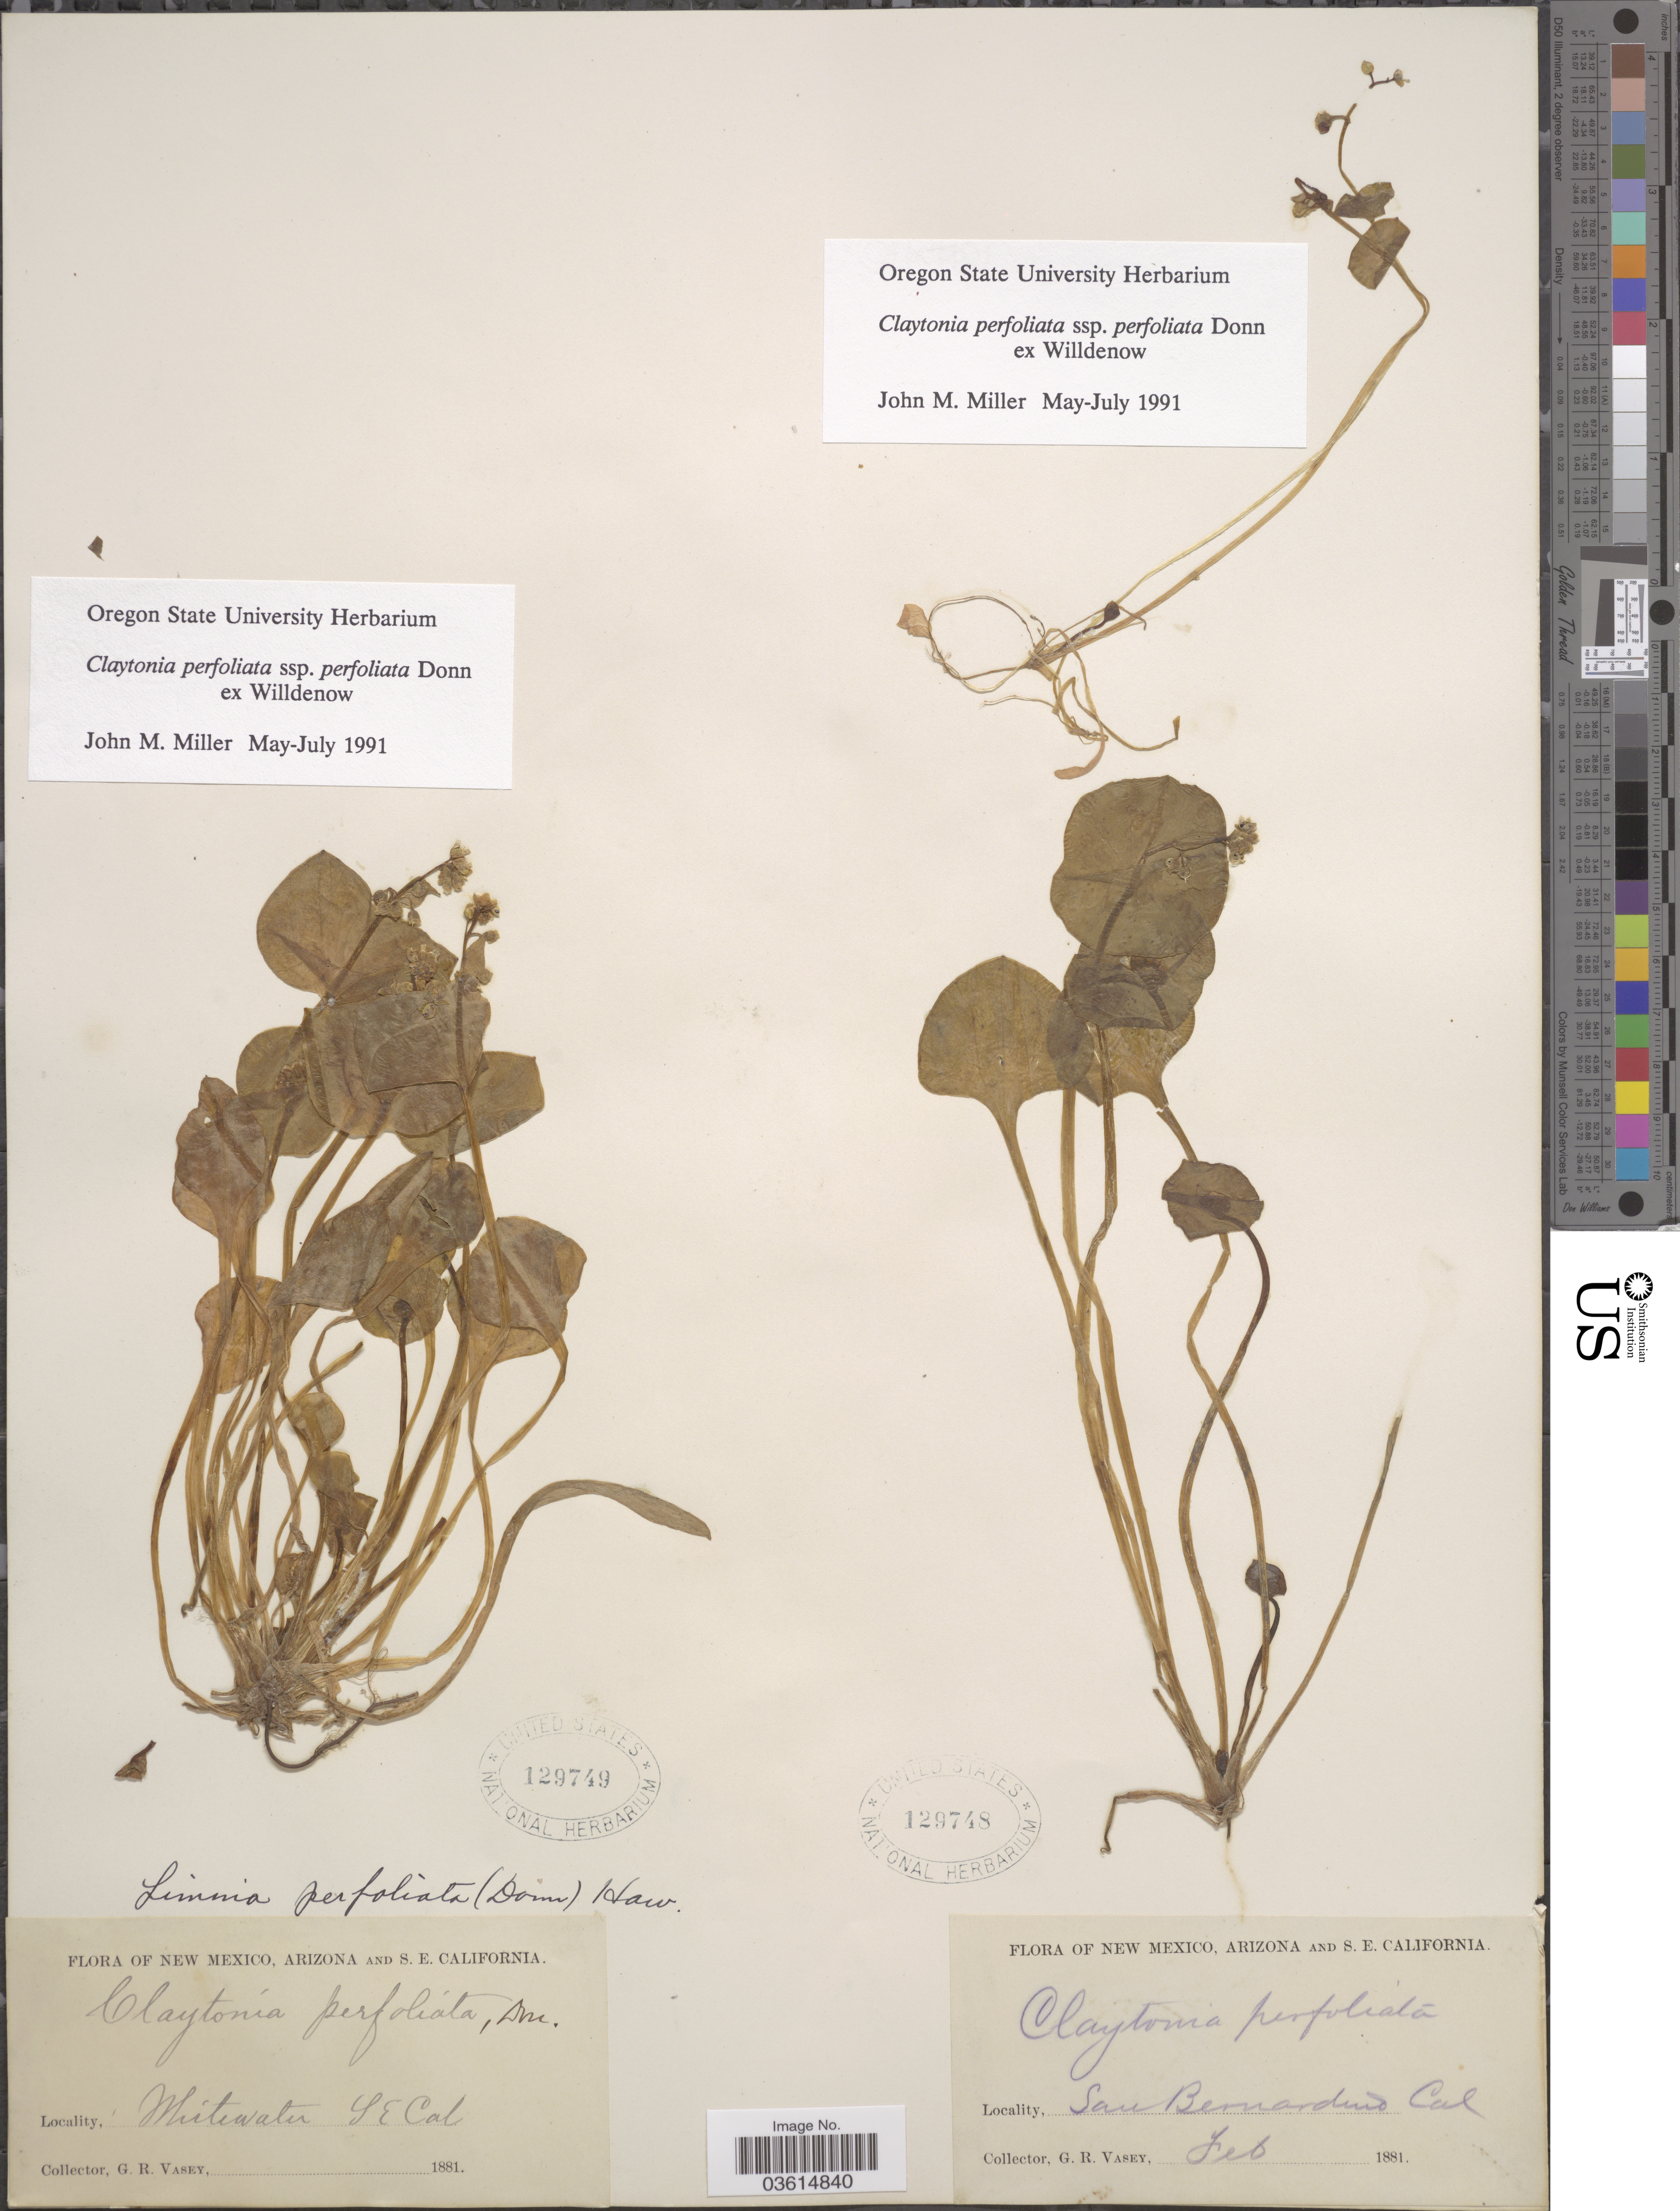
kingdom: Plantae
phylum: Tracheophyta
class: Magnoliopsida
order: Caryophyllales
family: Montiaceae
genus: Claytonia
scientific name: Claytonia perfoliata subsp. perfoliata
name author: Donn ex Willd.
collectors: G. R. Vasey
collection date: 1881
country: United States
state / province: California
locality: Whitewater SE Cal.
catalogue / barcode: US 129749